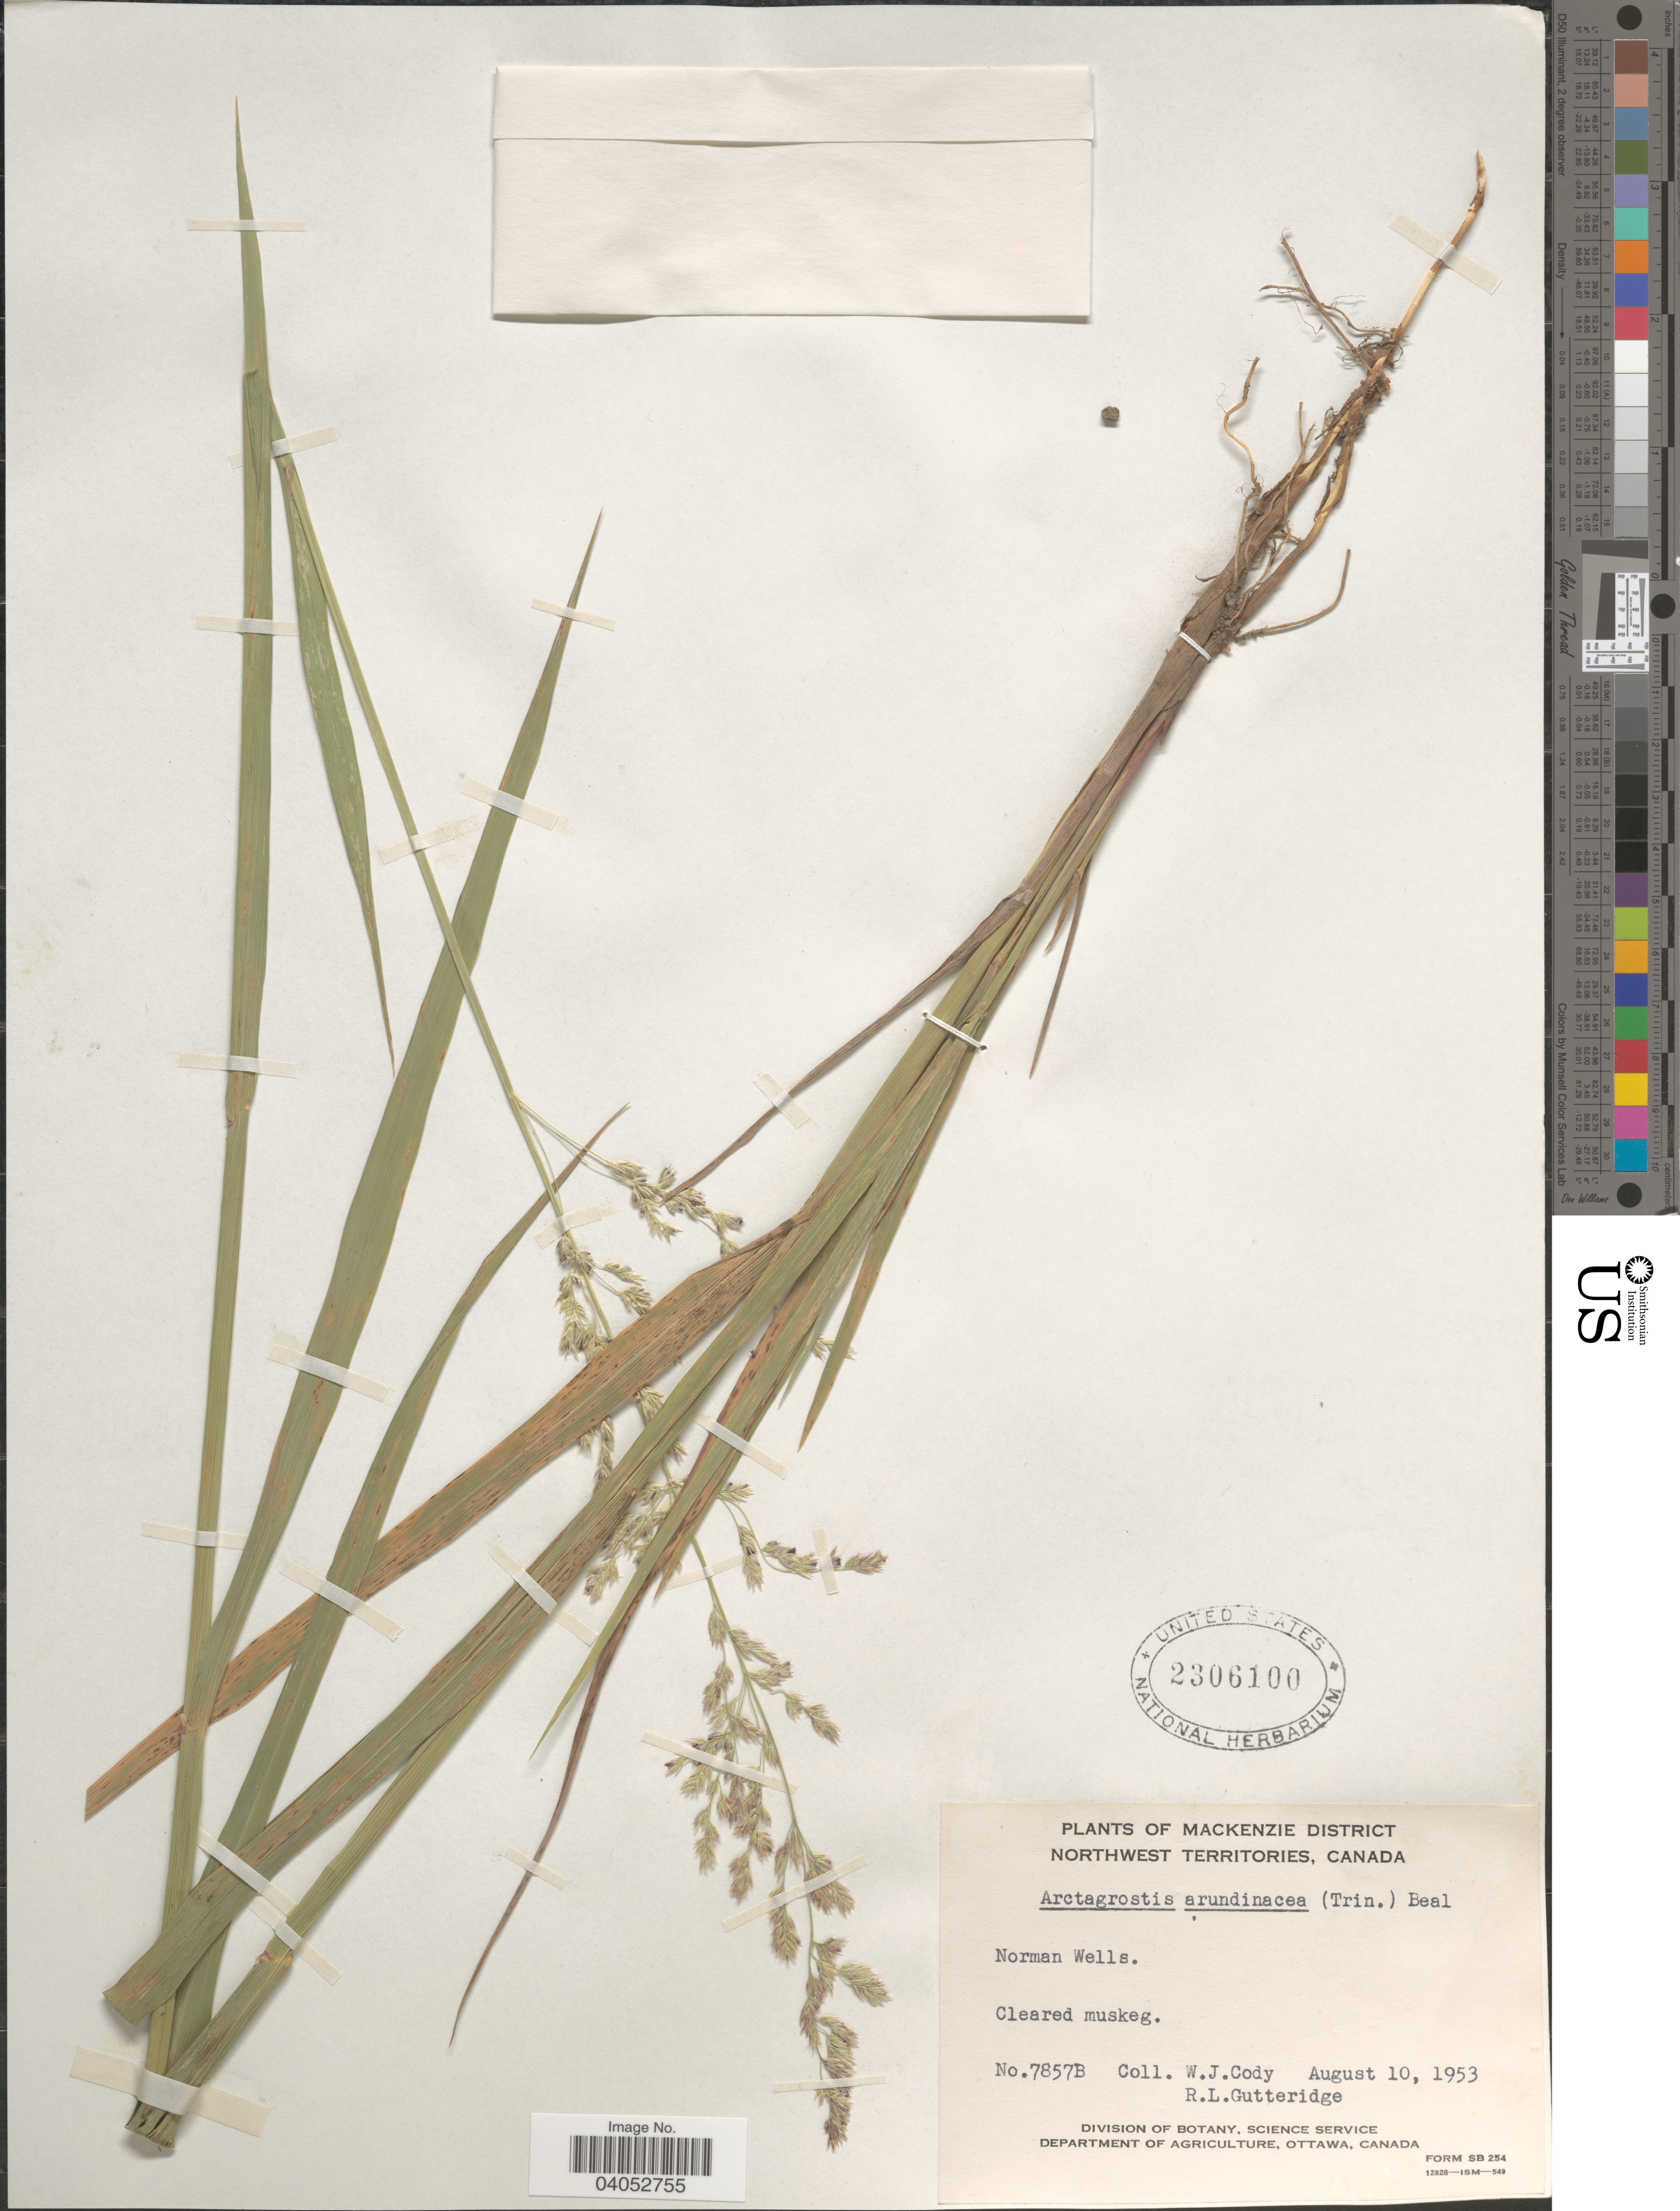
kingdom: Plantae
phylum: Tracheophyta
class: Liliopsida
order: Poales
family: Poaceae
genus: Arctagrostis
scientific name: Arctagrostis latifolia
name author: (R. Br.) Griseb.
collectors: W. Cody & R. Gutteridge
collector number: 7857B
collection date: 1953-08-10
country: Canada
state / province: Northwest Territories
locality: Mackenzie District. Norman Wells.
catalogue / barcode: US 2306100